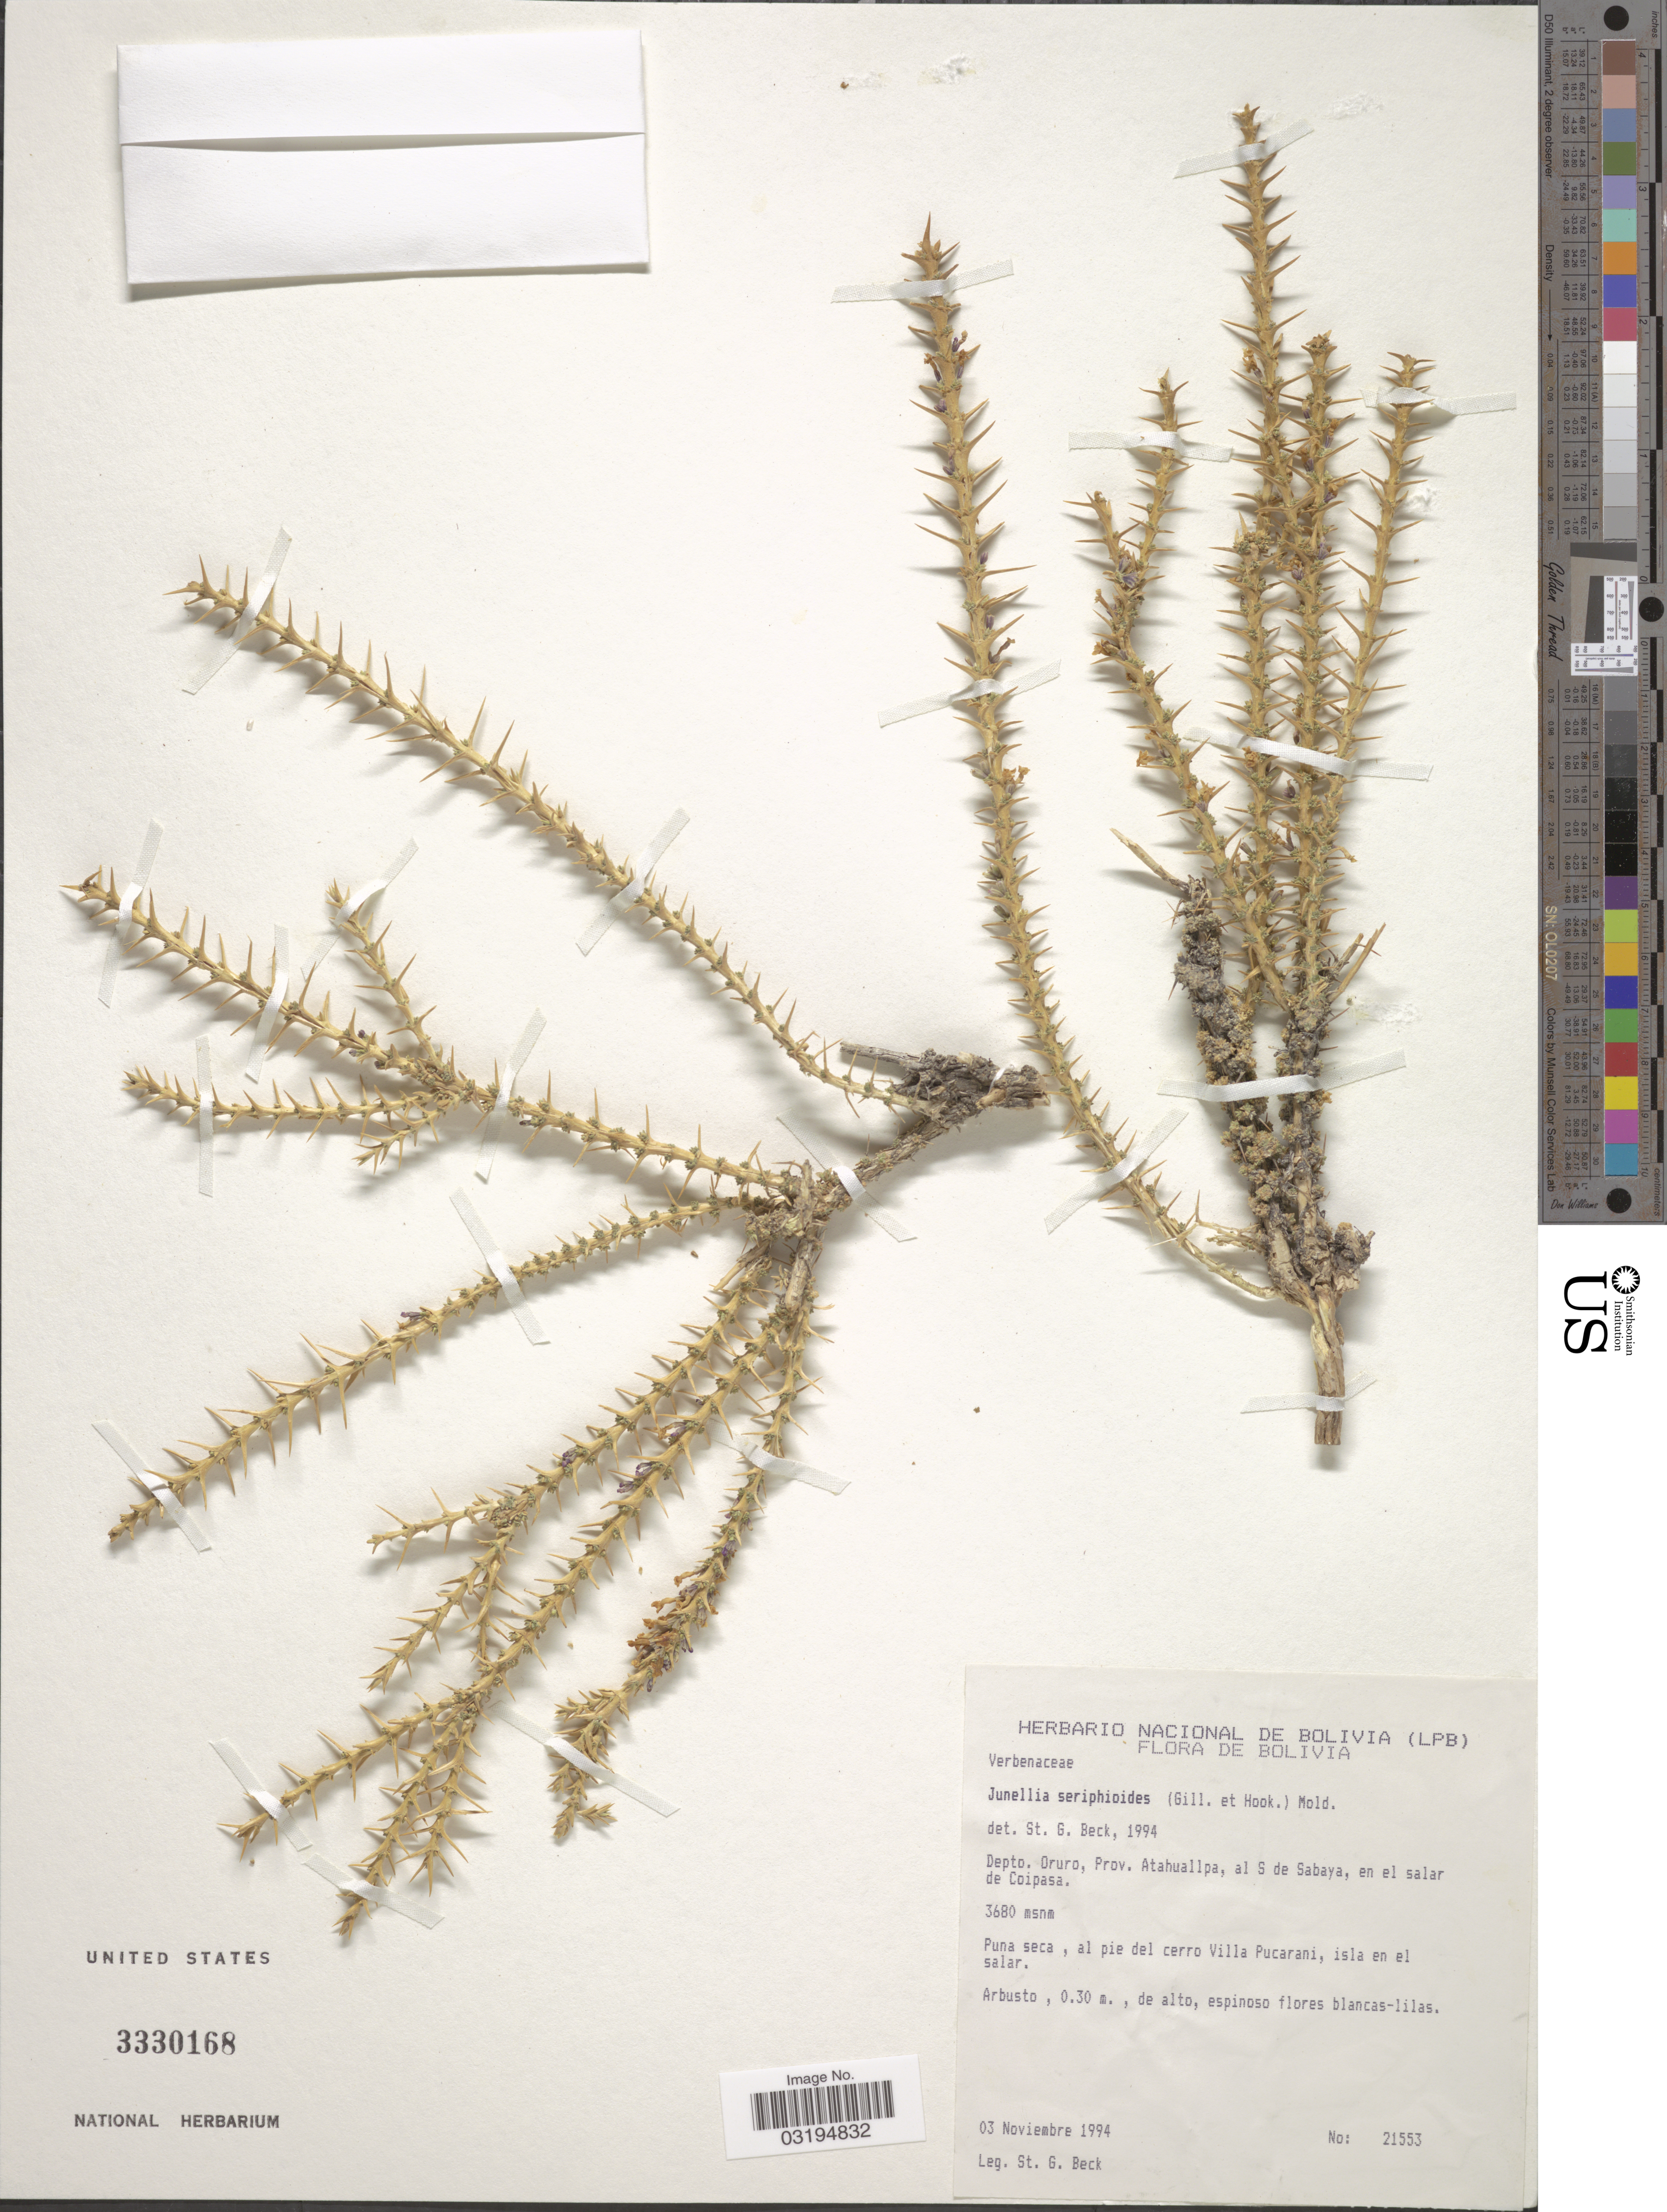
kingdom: Plantae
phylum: Tracheophyta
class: Magnoliopsida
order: Lamiales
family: Verbenaceae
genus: Junellia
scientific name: Junellia seriphioides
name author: (Gillies & Hook.) Moldenke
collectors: S. G. Beck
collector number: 21553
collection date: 1994-11-03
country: Bolivia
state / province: Oruro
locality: Dept. Oruro, Prov. Atahuallpa, al S de Sabaya, en el salar de Coipasa.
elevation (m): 3680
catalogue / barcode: US 3330168